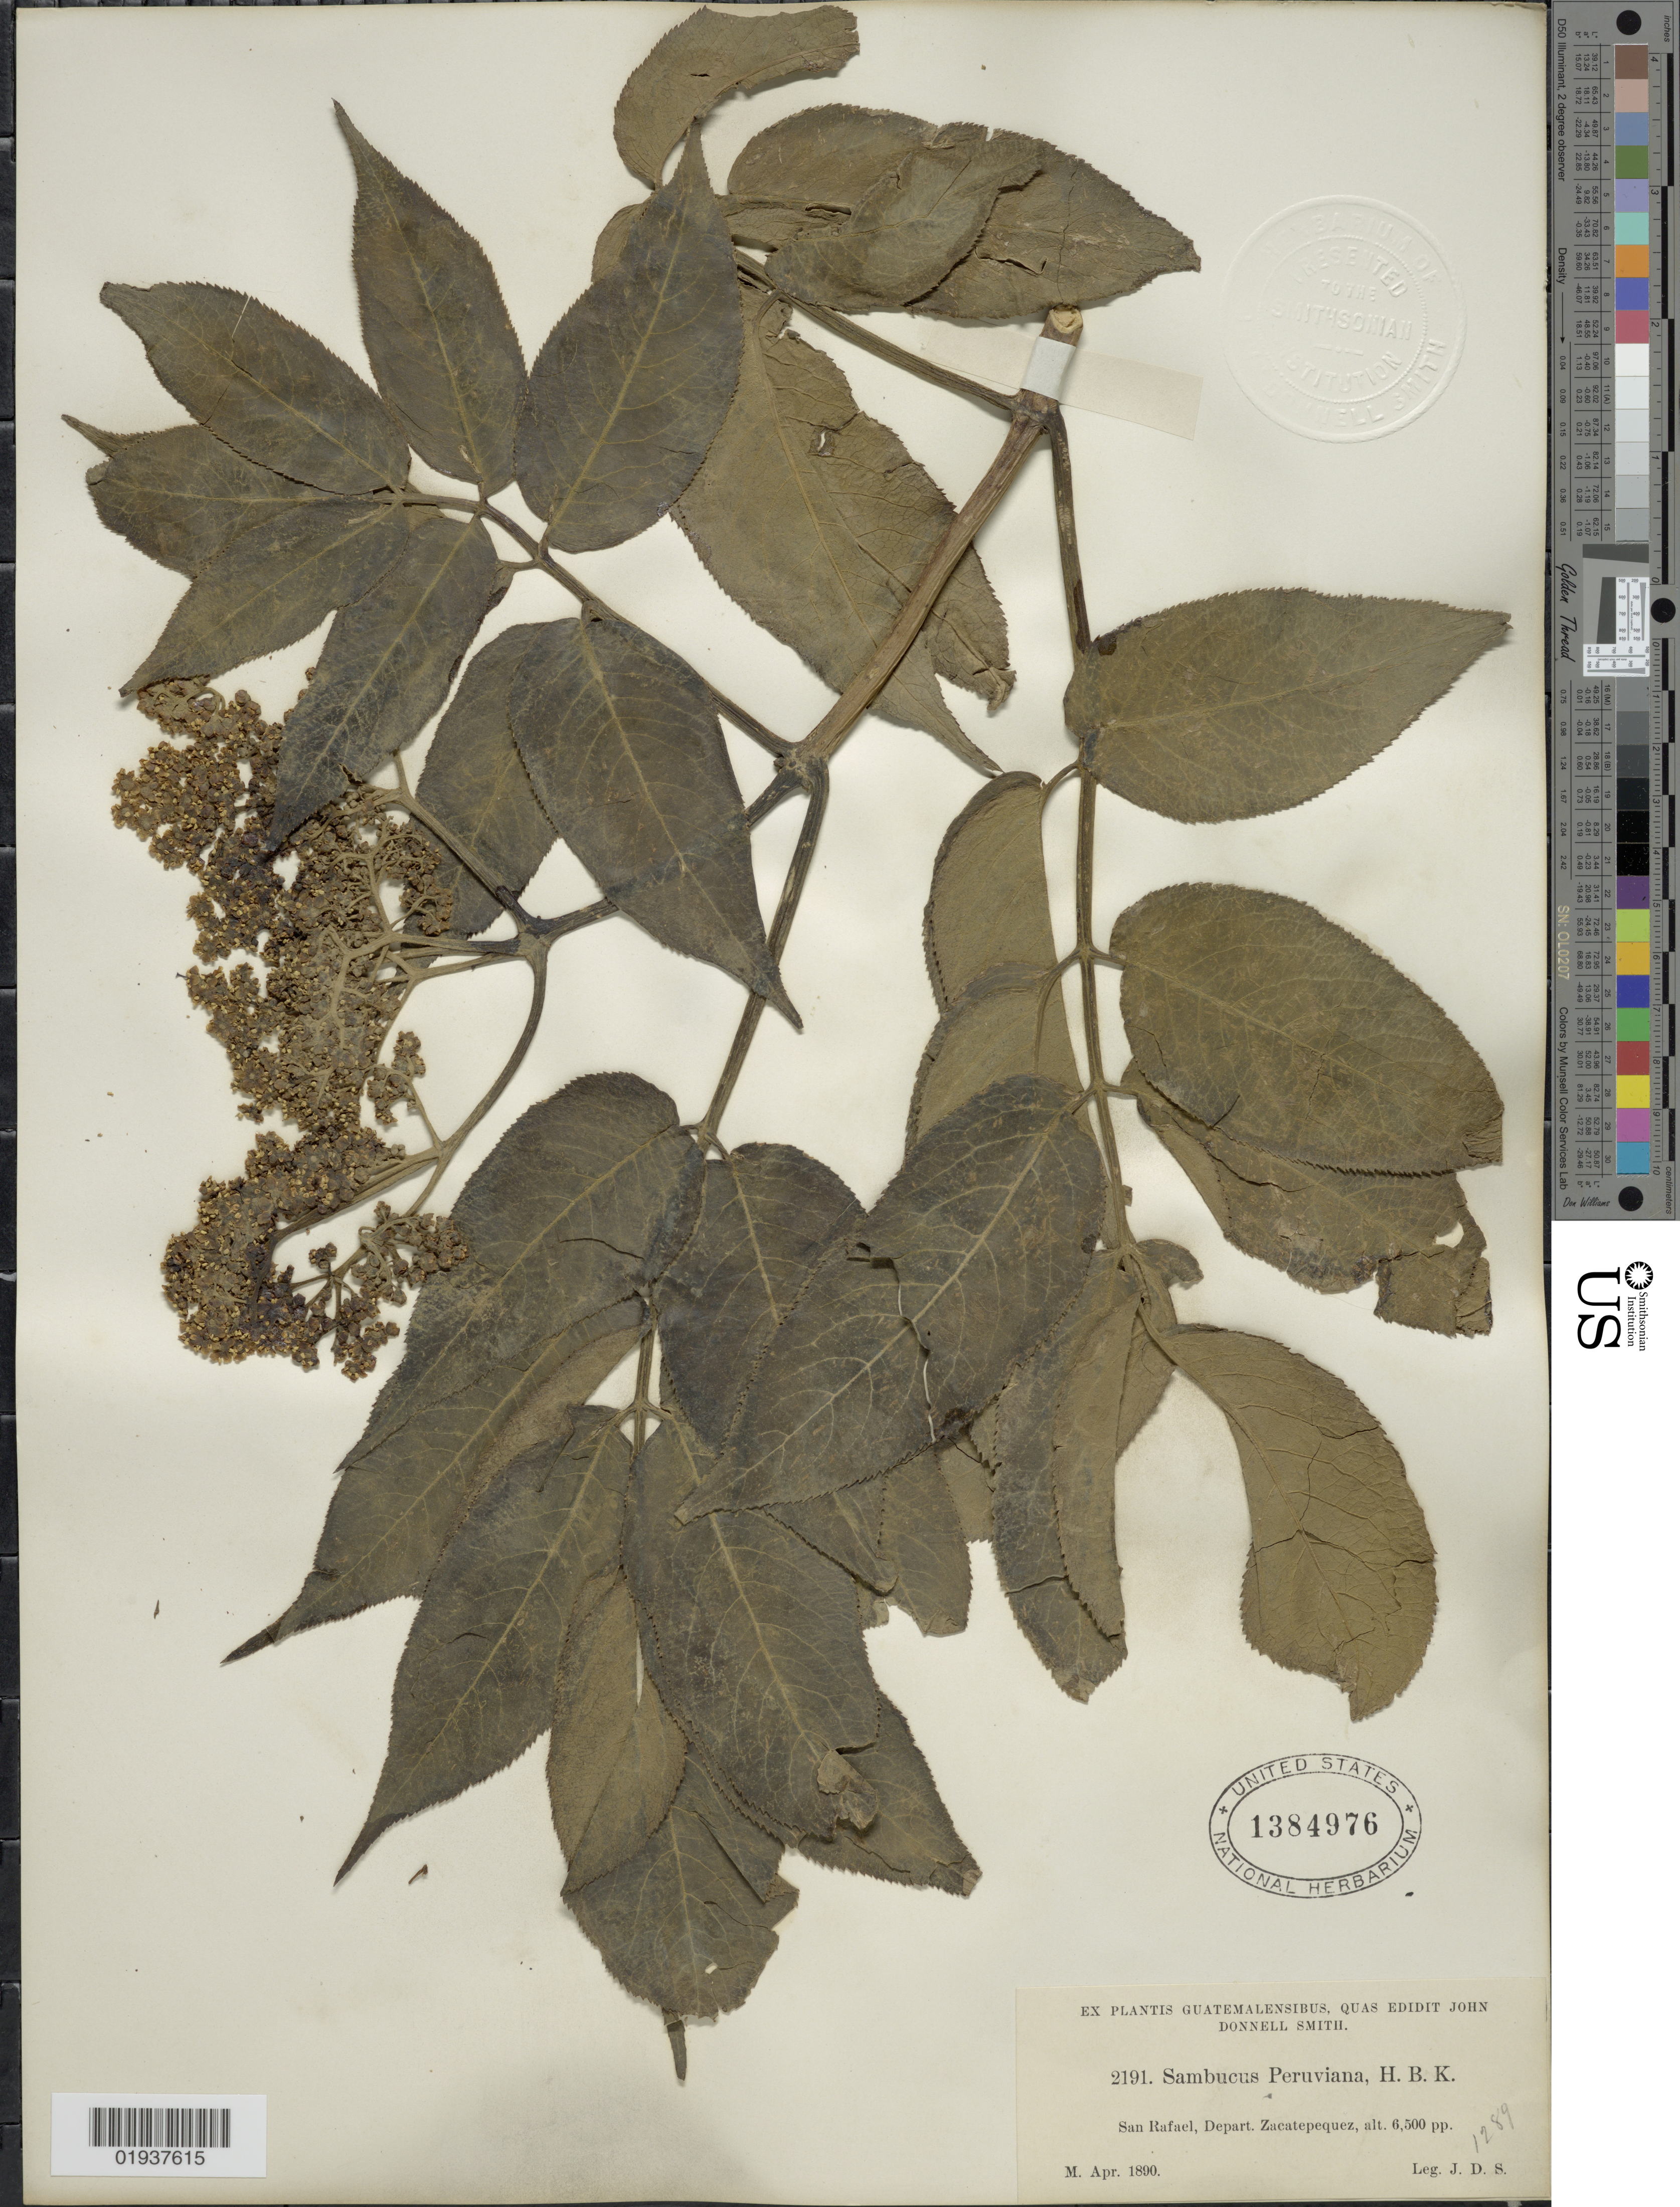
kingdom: Plantae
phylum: Tracheophyta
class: Magnoliopsida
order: Dipsacales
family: Viburnaceae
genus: Sambucus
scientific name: Sambucus peruviana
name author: Kunth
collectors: J. Donnell Smith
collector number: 2191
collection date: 1890-04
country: Guatemala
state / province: Sacatepéquez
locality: San Rafael, Depart. Zacatepequez.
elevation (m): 1981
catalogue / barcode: US 138497